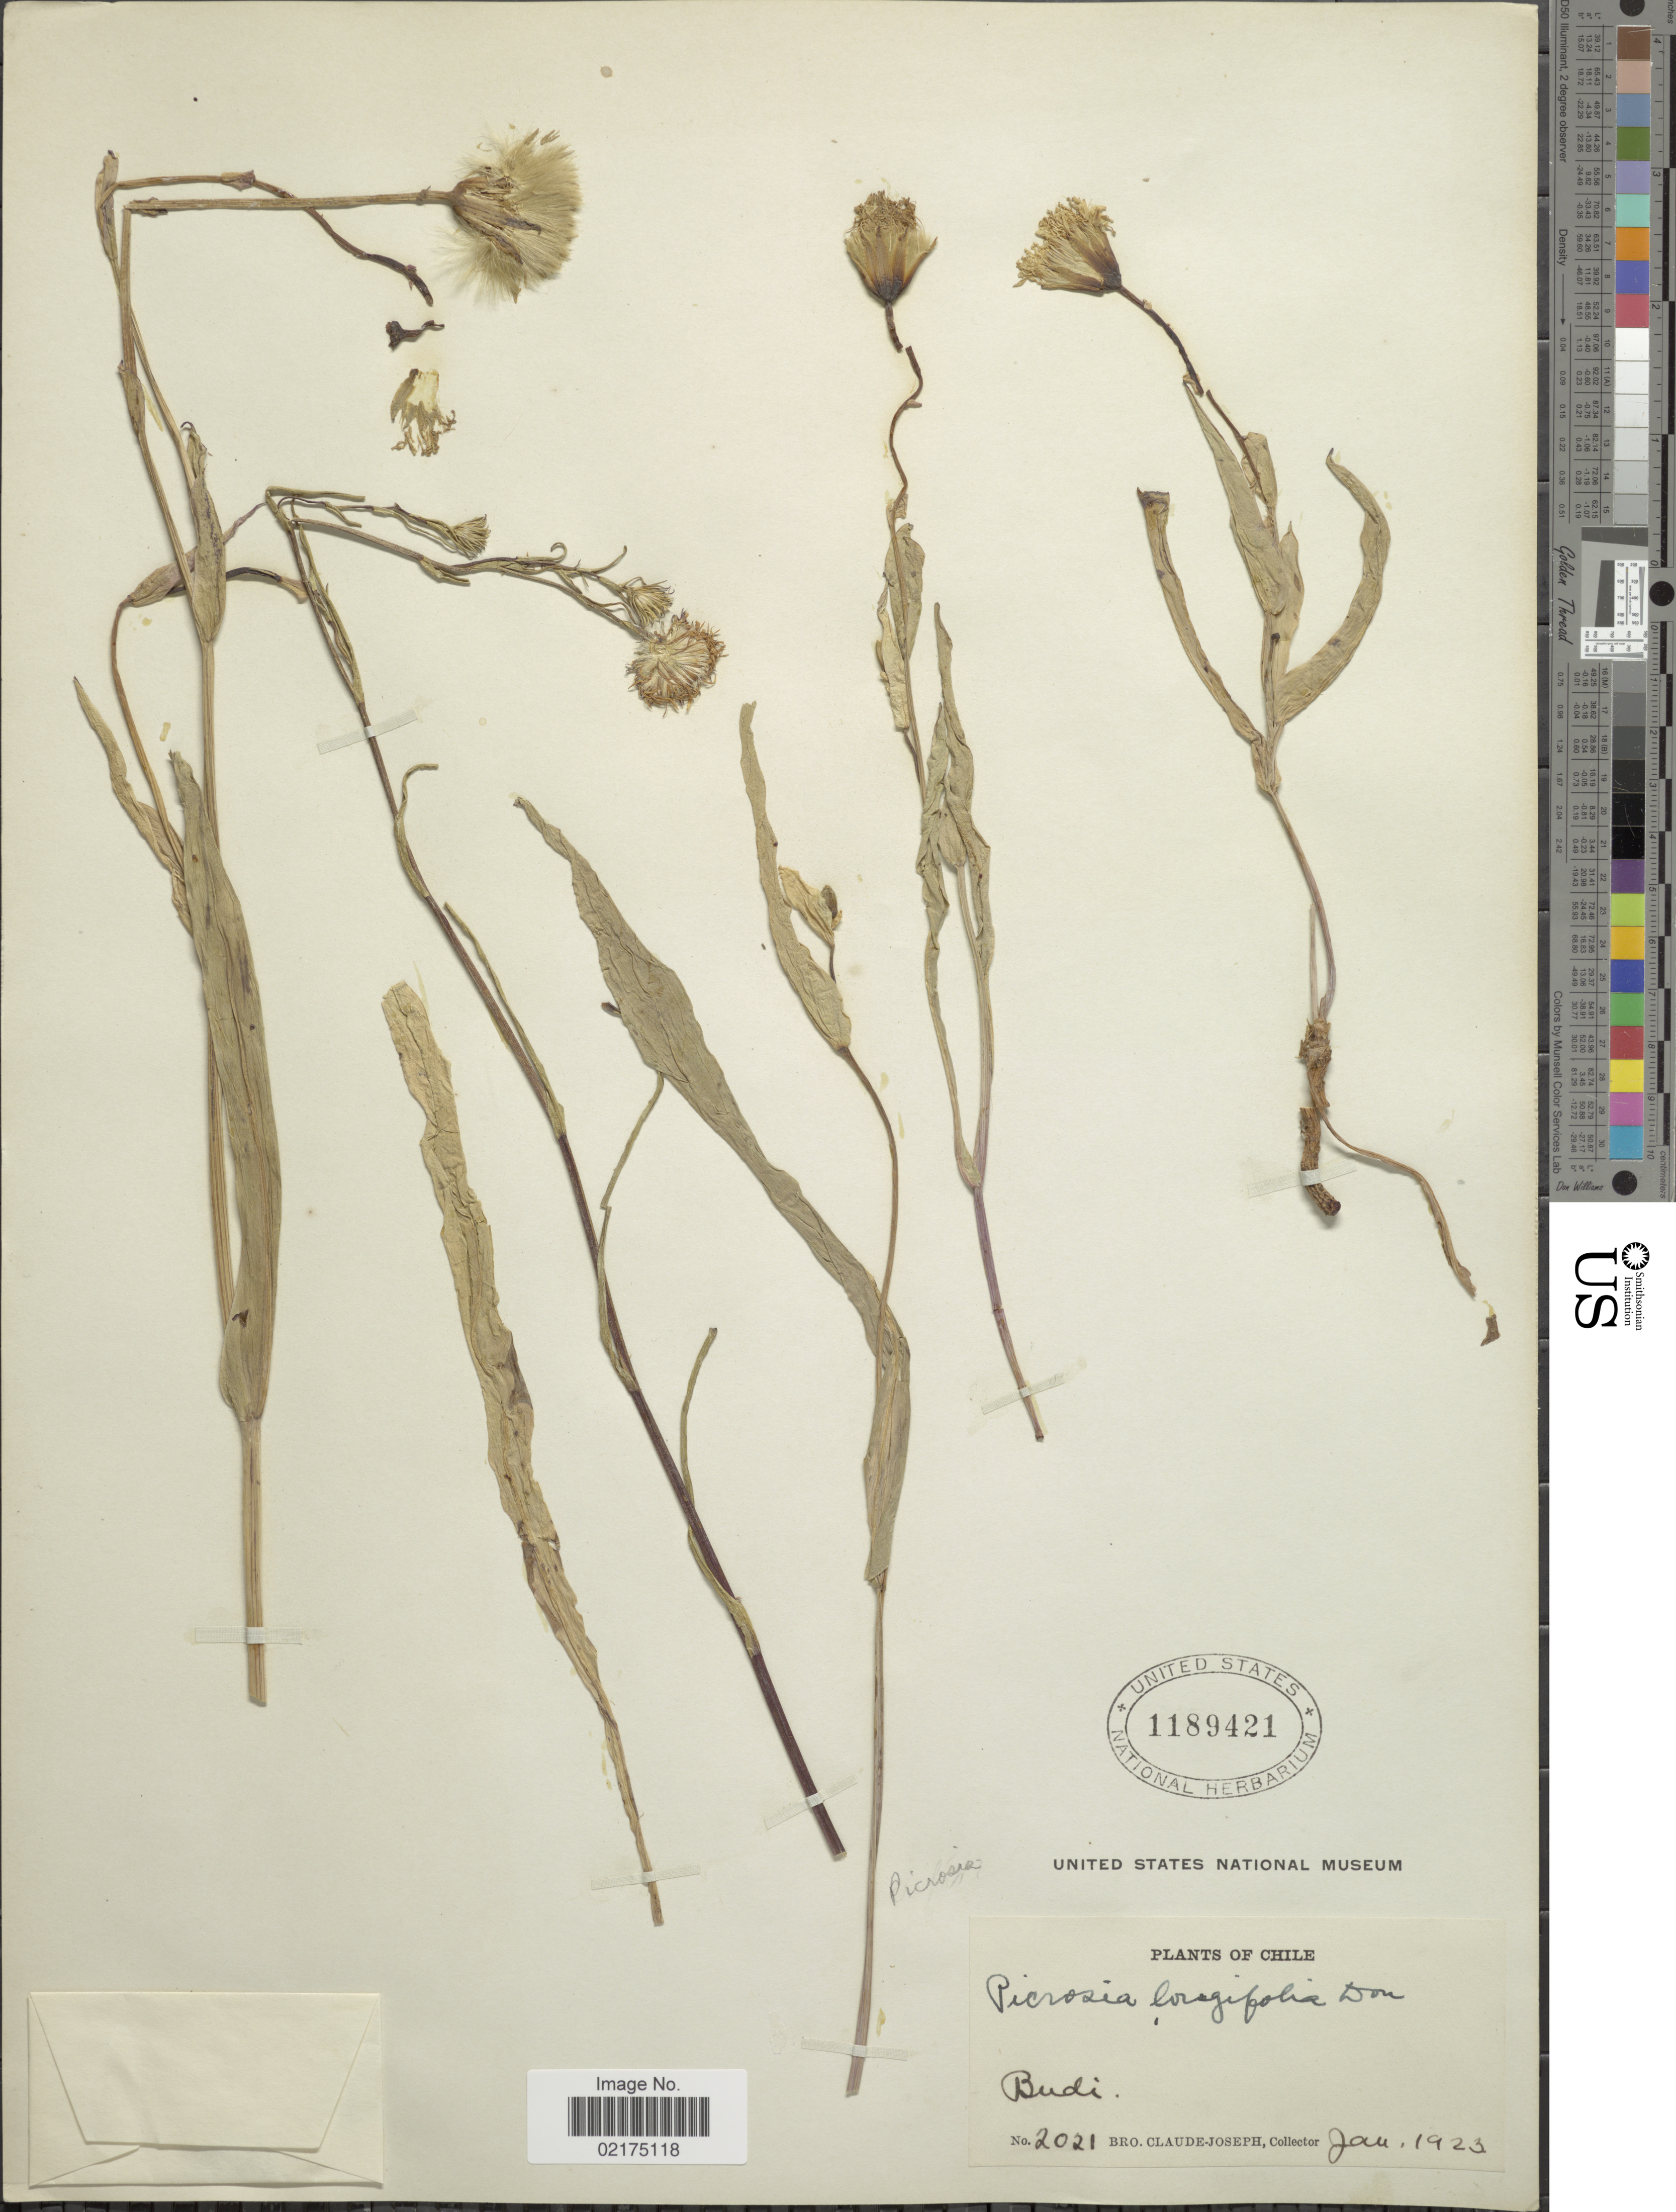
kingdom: Plantae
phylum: Tracheophyta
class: Magnoliopsida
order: Asterales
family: Asteraceae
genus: Picrosia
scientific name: Picrosia longifolia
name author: D. Don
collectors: Bro. Claude-Joseph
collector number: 2021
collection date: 1923-01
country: Chile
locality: Budi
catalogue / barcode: US 1189421